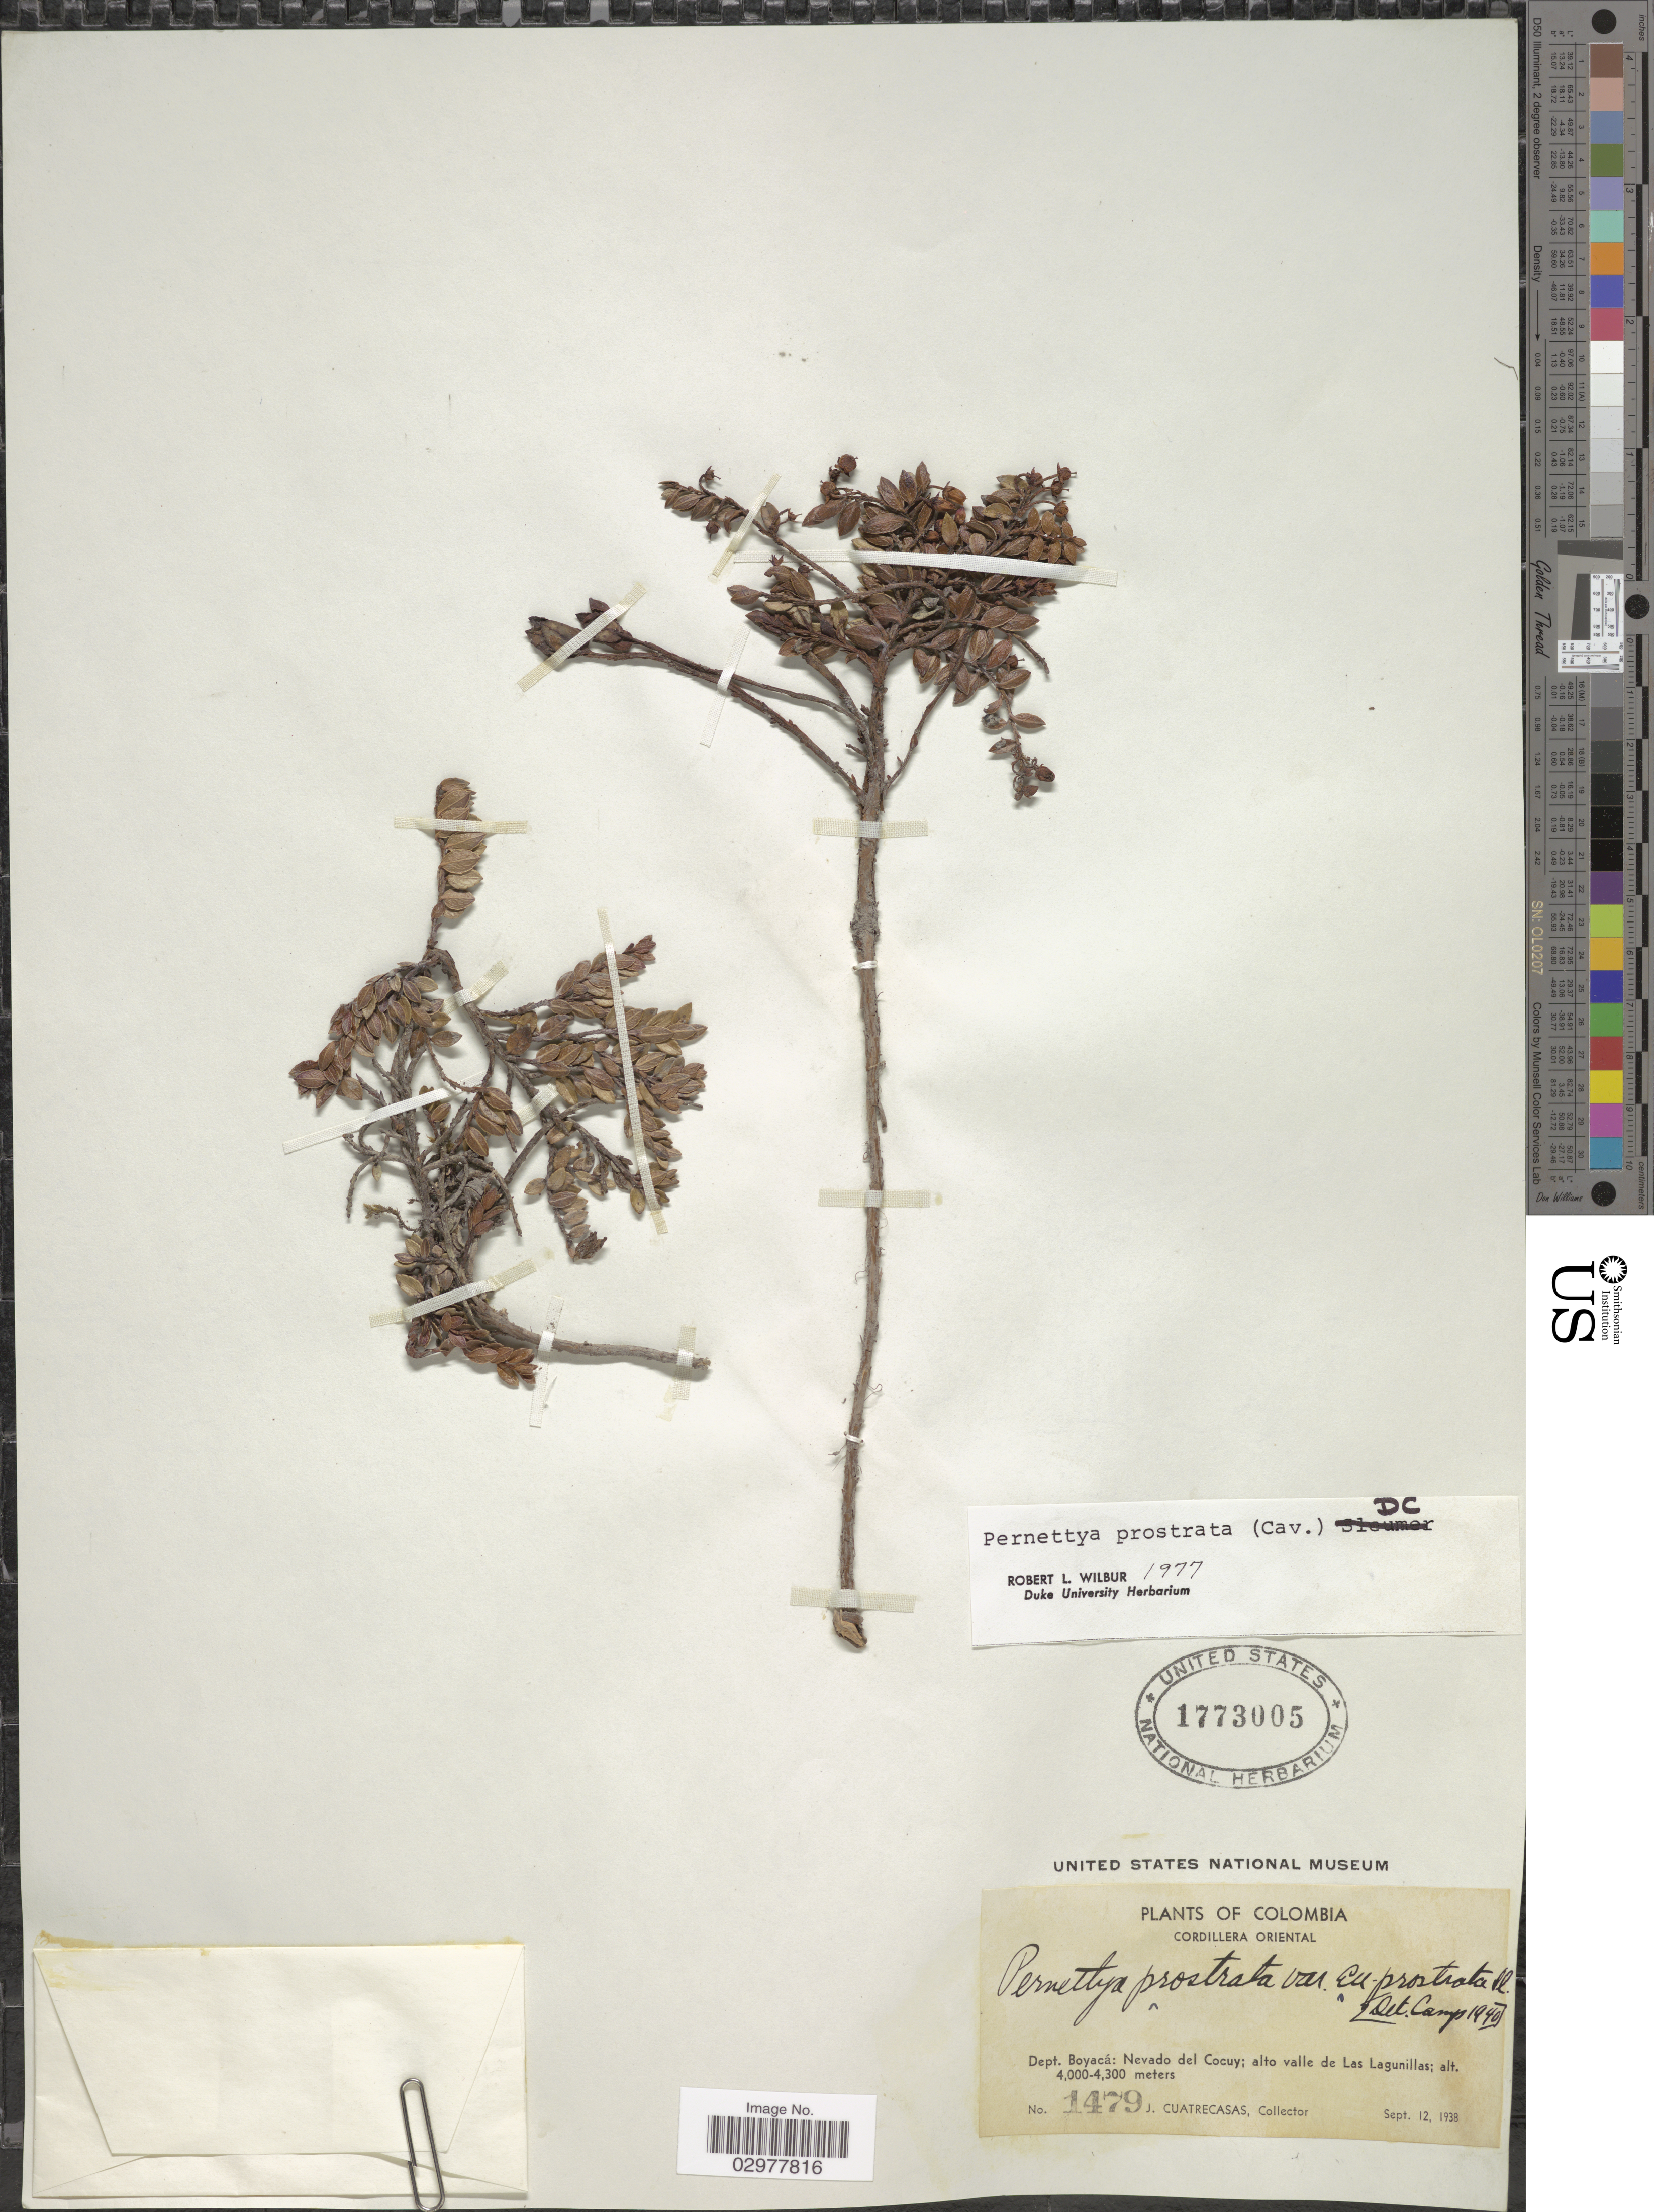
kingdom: Plantae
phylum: Tracheophyta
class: Magnoliopsida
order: Ericales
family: Ericaceae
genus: Pernettya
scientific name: Pernettya prostrata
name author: (Cav.) DC.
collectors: J. Cuatrecasas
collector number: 1479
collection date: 1938-09-12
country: Colombia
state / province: Boyacá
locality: Cordillera Oriental, Dept. Boyacá: Nevado del Cocuy; alto valle de Las Lagunillas.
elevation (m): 4000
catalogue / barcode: US 1773005